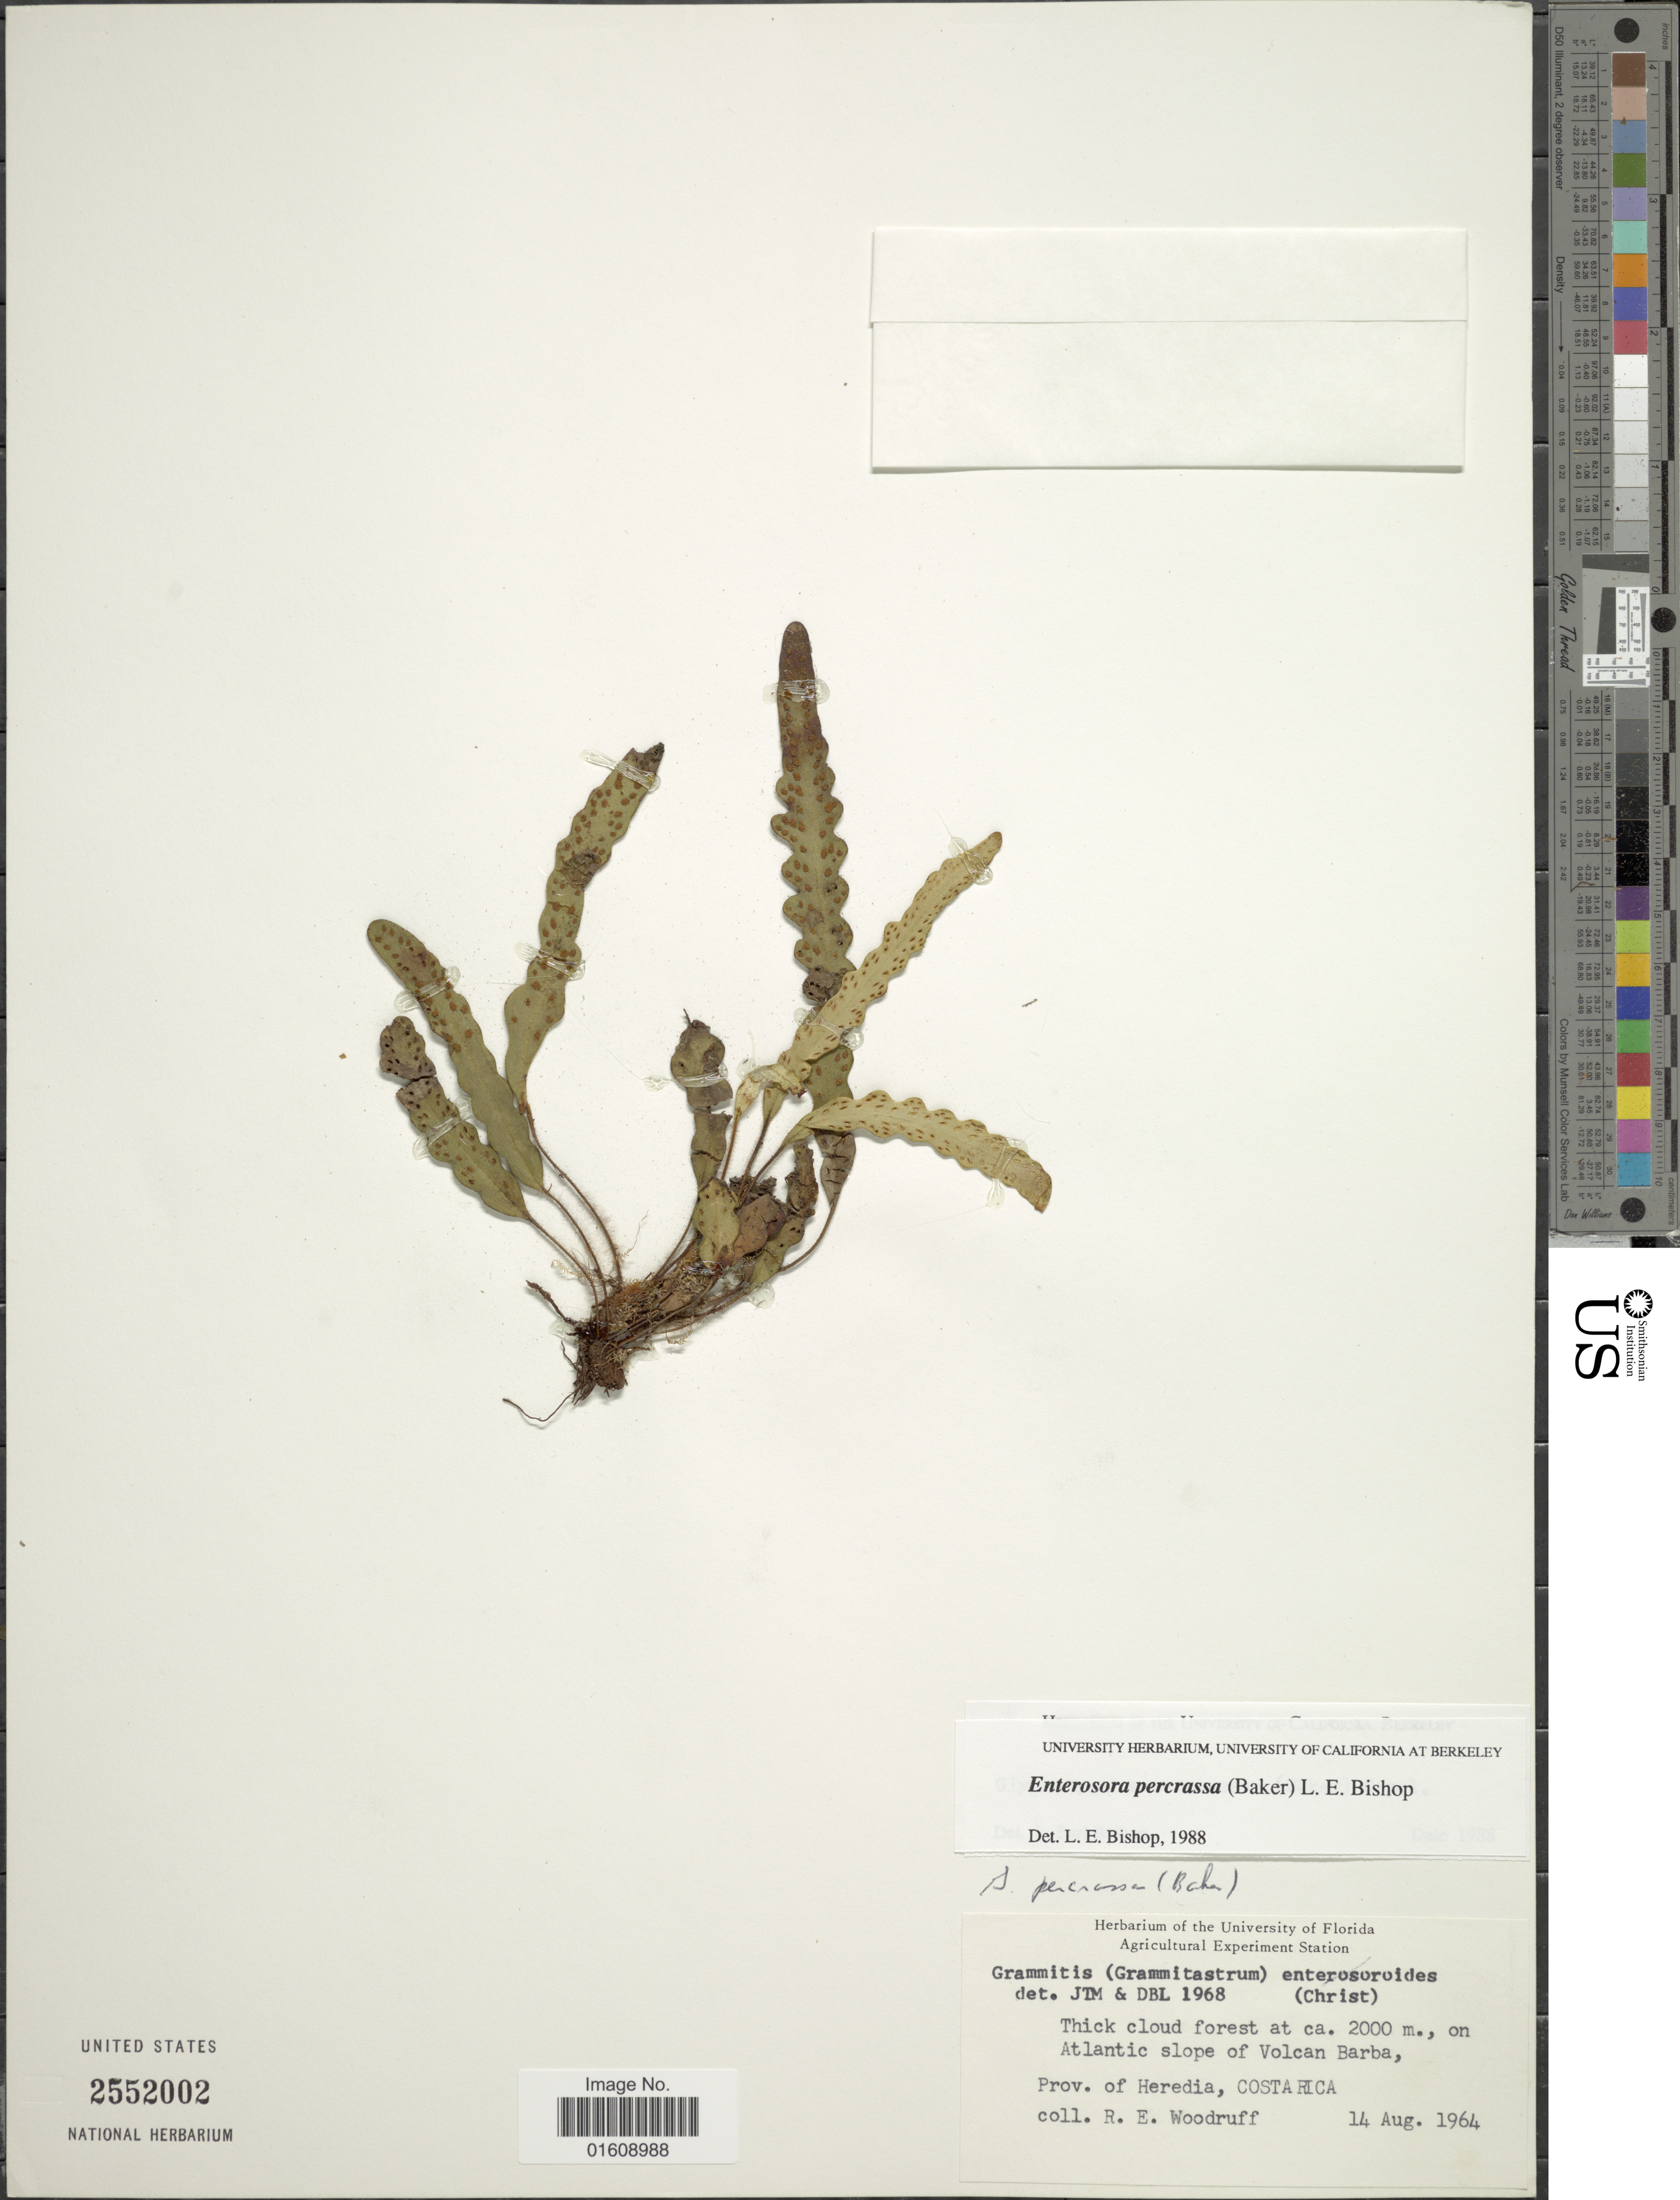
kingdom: Plantae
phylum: Tracheophyta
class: Polypodiopsida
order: Polypodiales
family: Polypodiaceae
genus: Enterosora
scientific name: Enterosora percrassa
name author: (Baker) L.E. Bishop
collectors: R. Woodruff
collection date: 1964-08-14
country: Costa Rica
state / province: Heredia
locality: On Atlantic slope of Volcan Barba, Prov. of Heredia, Costa Rica.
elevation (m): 2000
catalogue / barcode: US 2552002